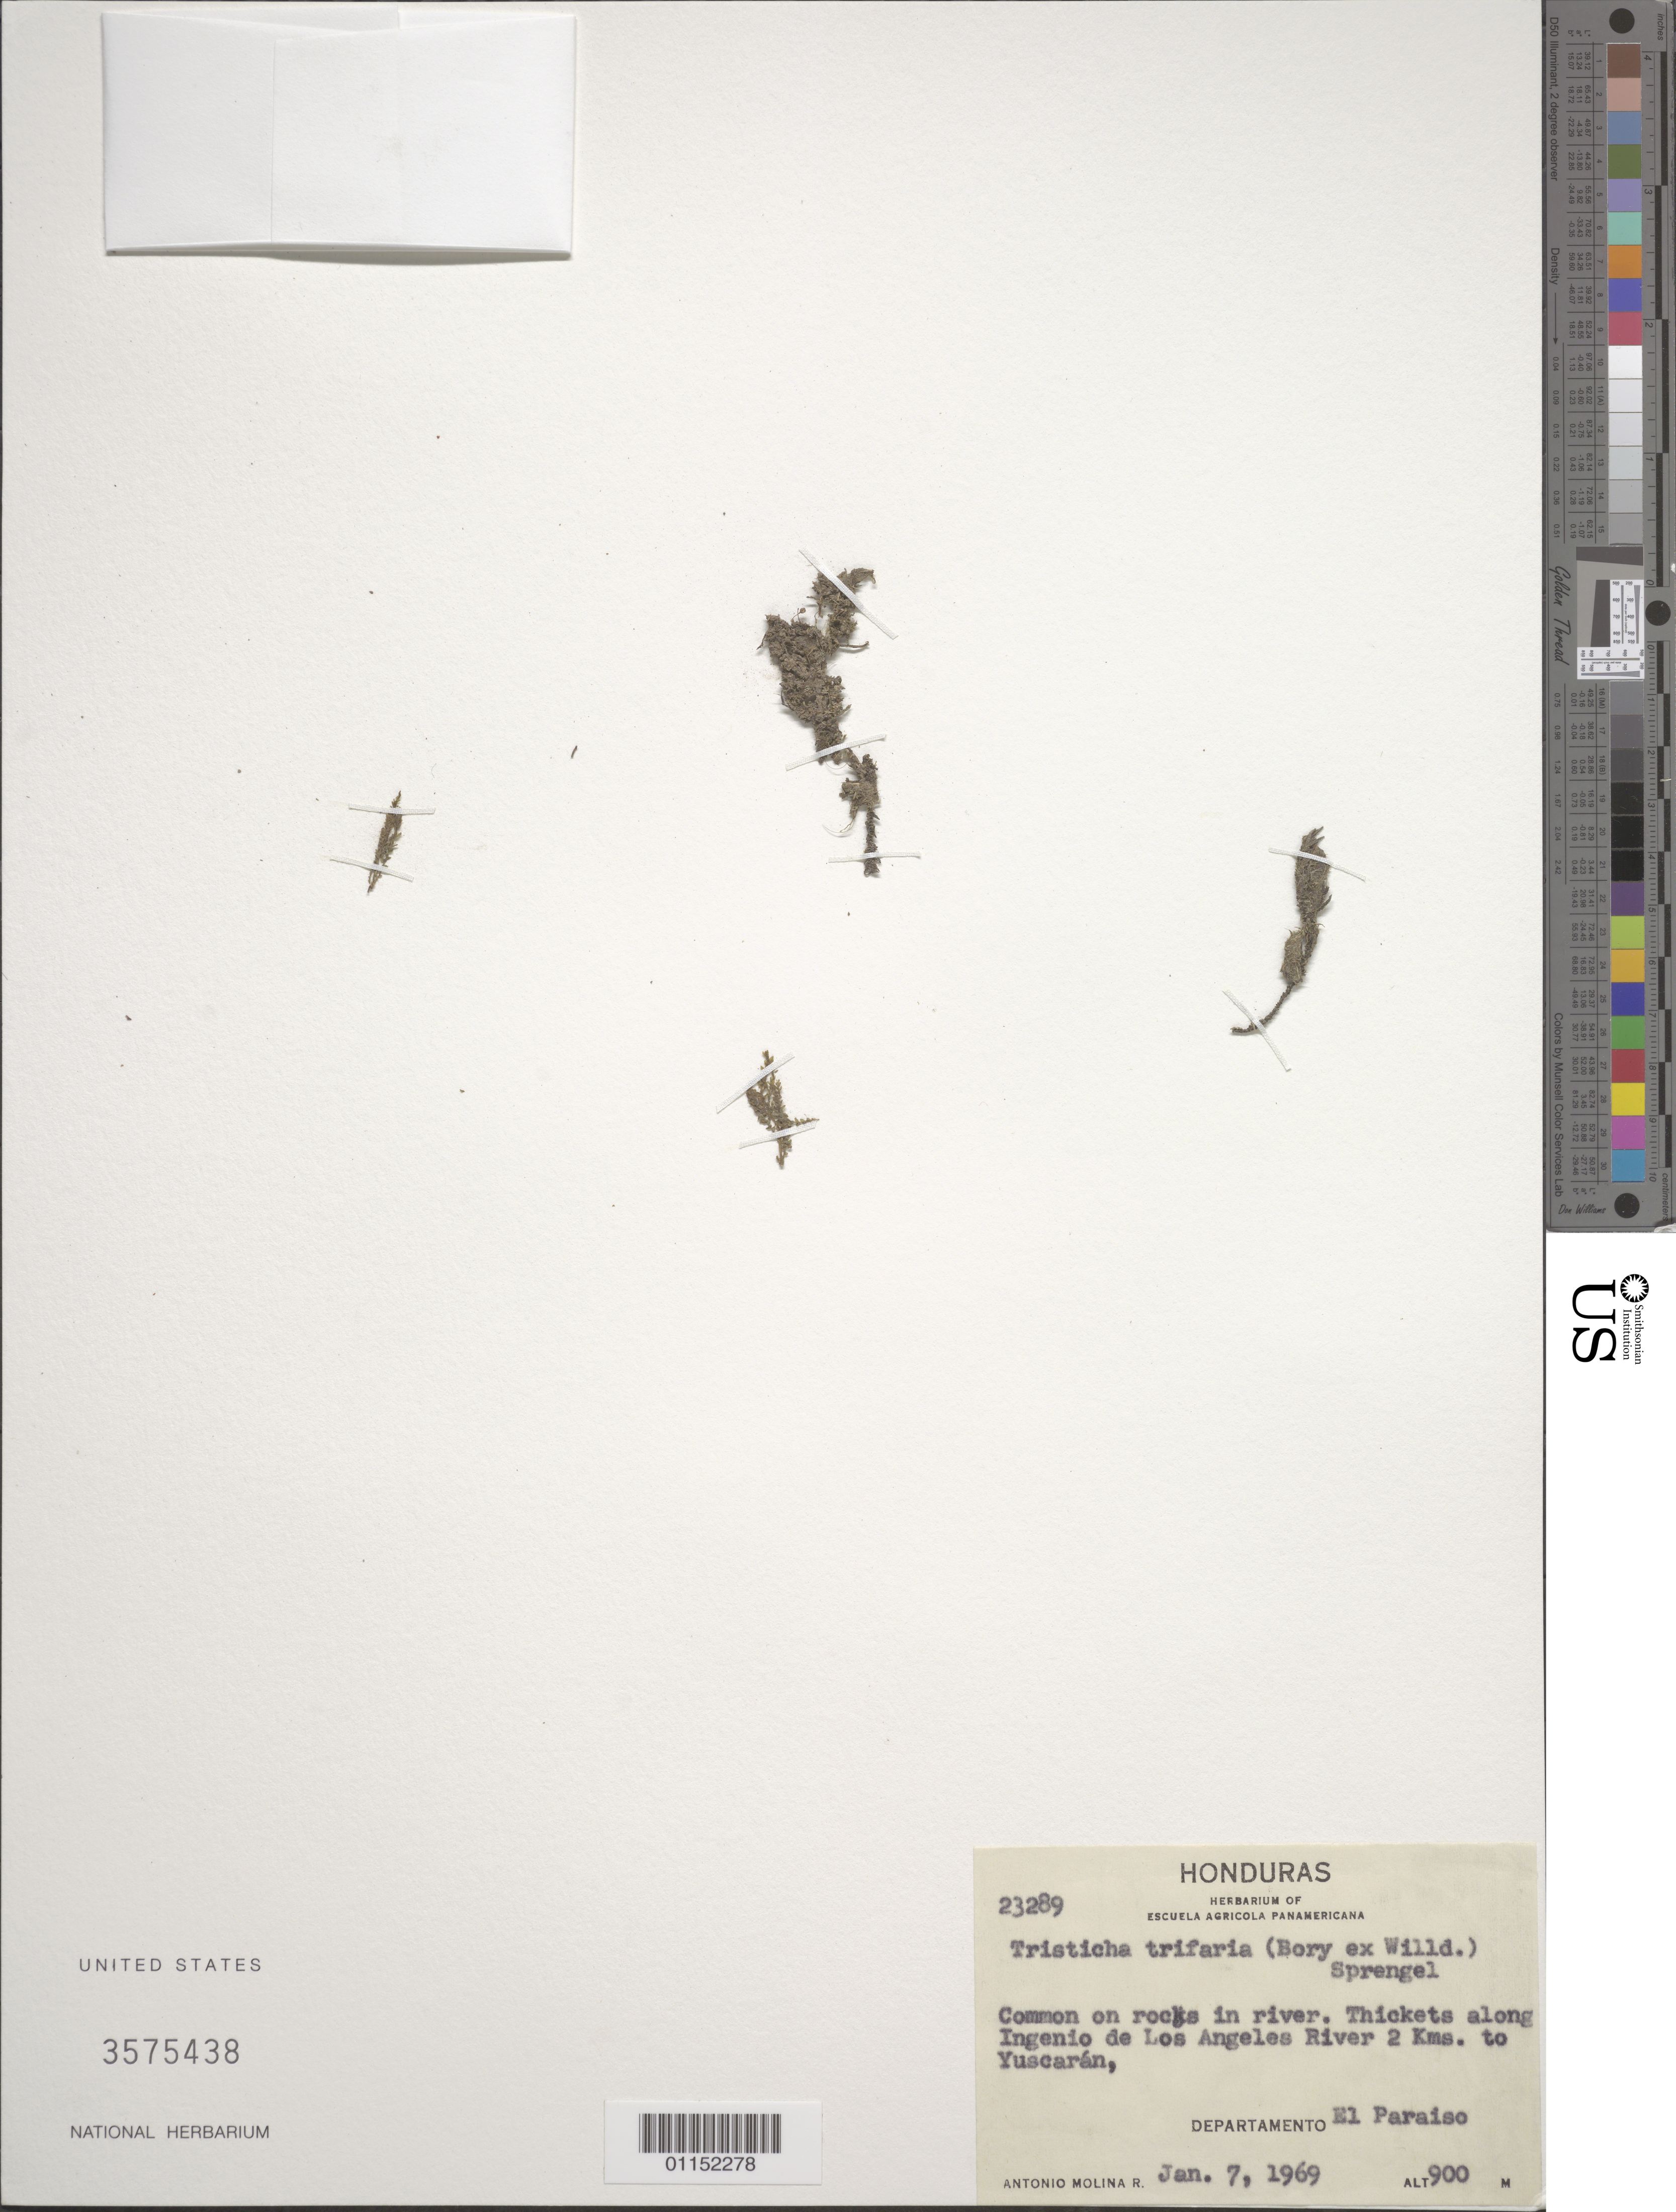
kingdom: Plantae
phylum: Tracheophyta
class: Magnoliopsida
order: Malpighiales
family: Podostemaceae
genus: Tristicha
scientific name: Tristicha trifaria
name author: (Willd.) Spreng.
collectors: A. Molina R.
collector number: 23289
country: Honduras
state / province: El Paraíso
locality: Thickets along Ingenio de Los Angeles River to Yuscaran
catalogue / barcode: US 3575438